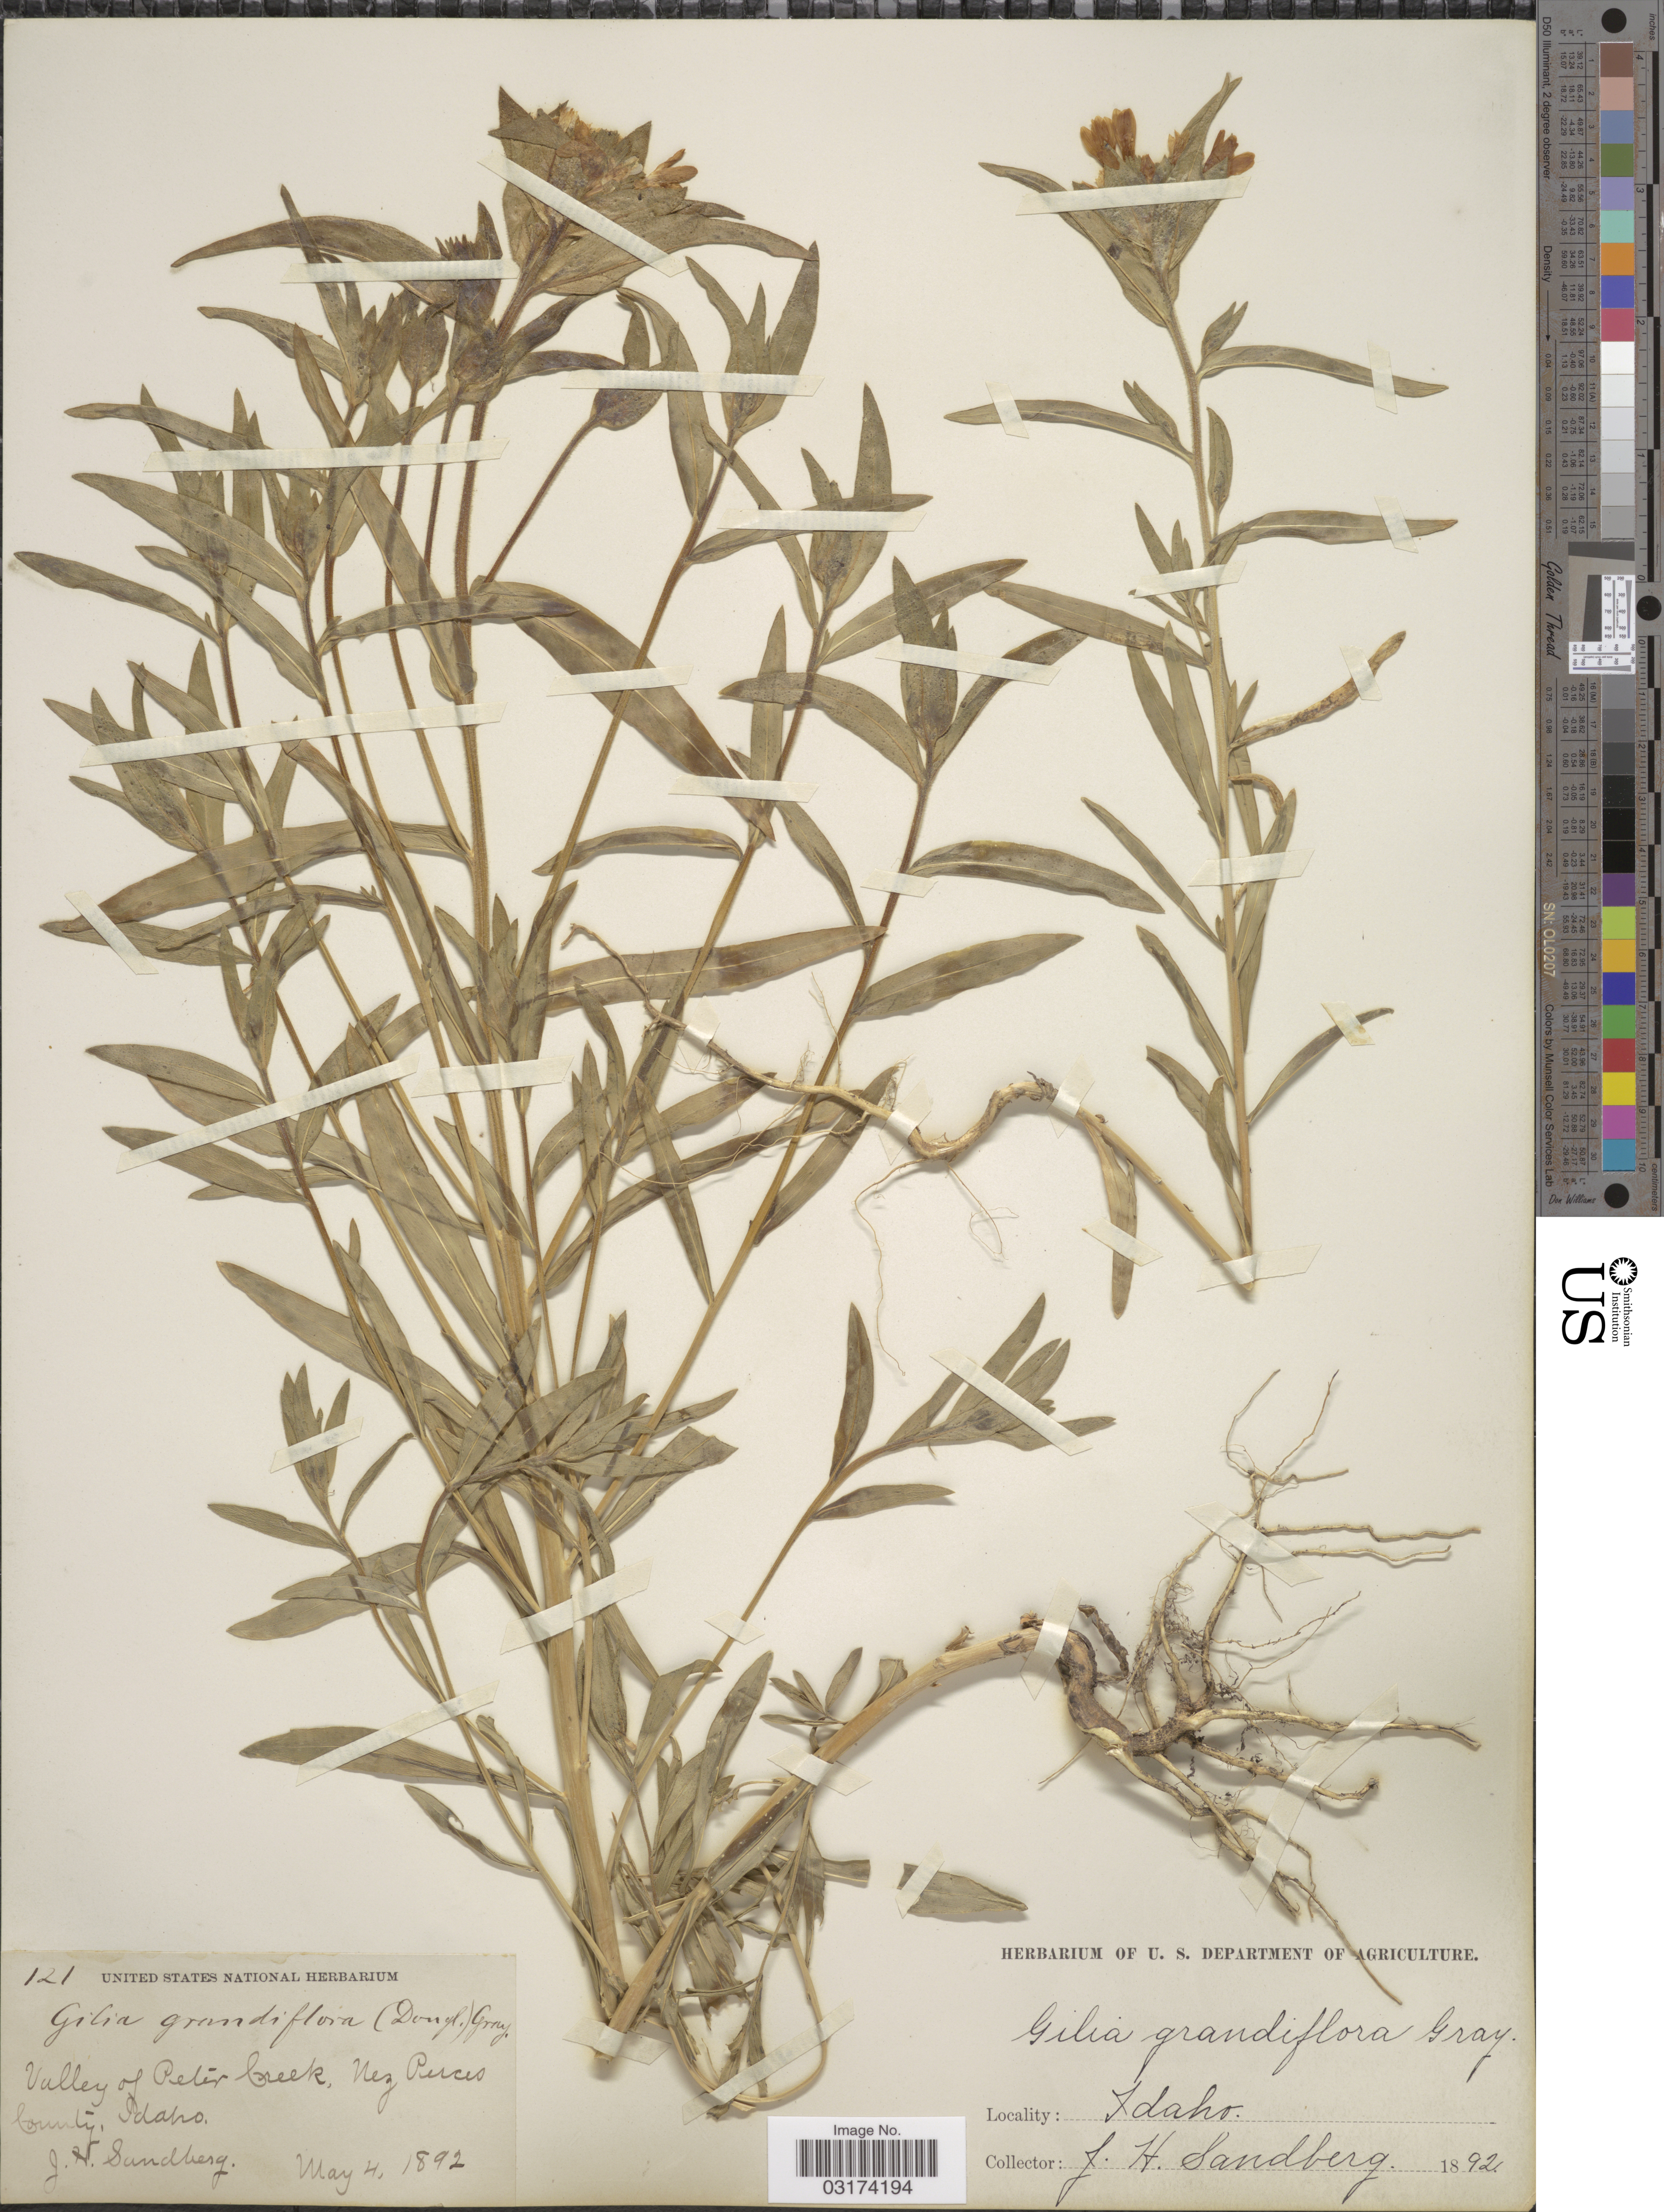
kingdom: Plantae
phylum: Tracheophyta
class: Magnoliopsida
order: Ericales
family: Polemoniaceae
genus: Collomia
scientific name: Collomia grandiflora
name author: Douglas ex Lindl.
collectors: J. H. Sandberg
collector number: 121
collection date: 1892-05-04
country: United States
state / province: Idaho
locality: Valley of Peter Creek. Nez Perces County, Idaho.